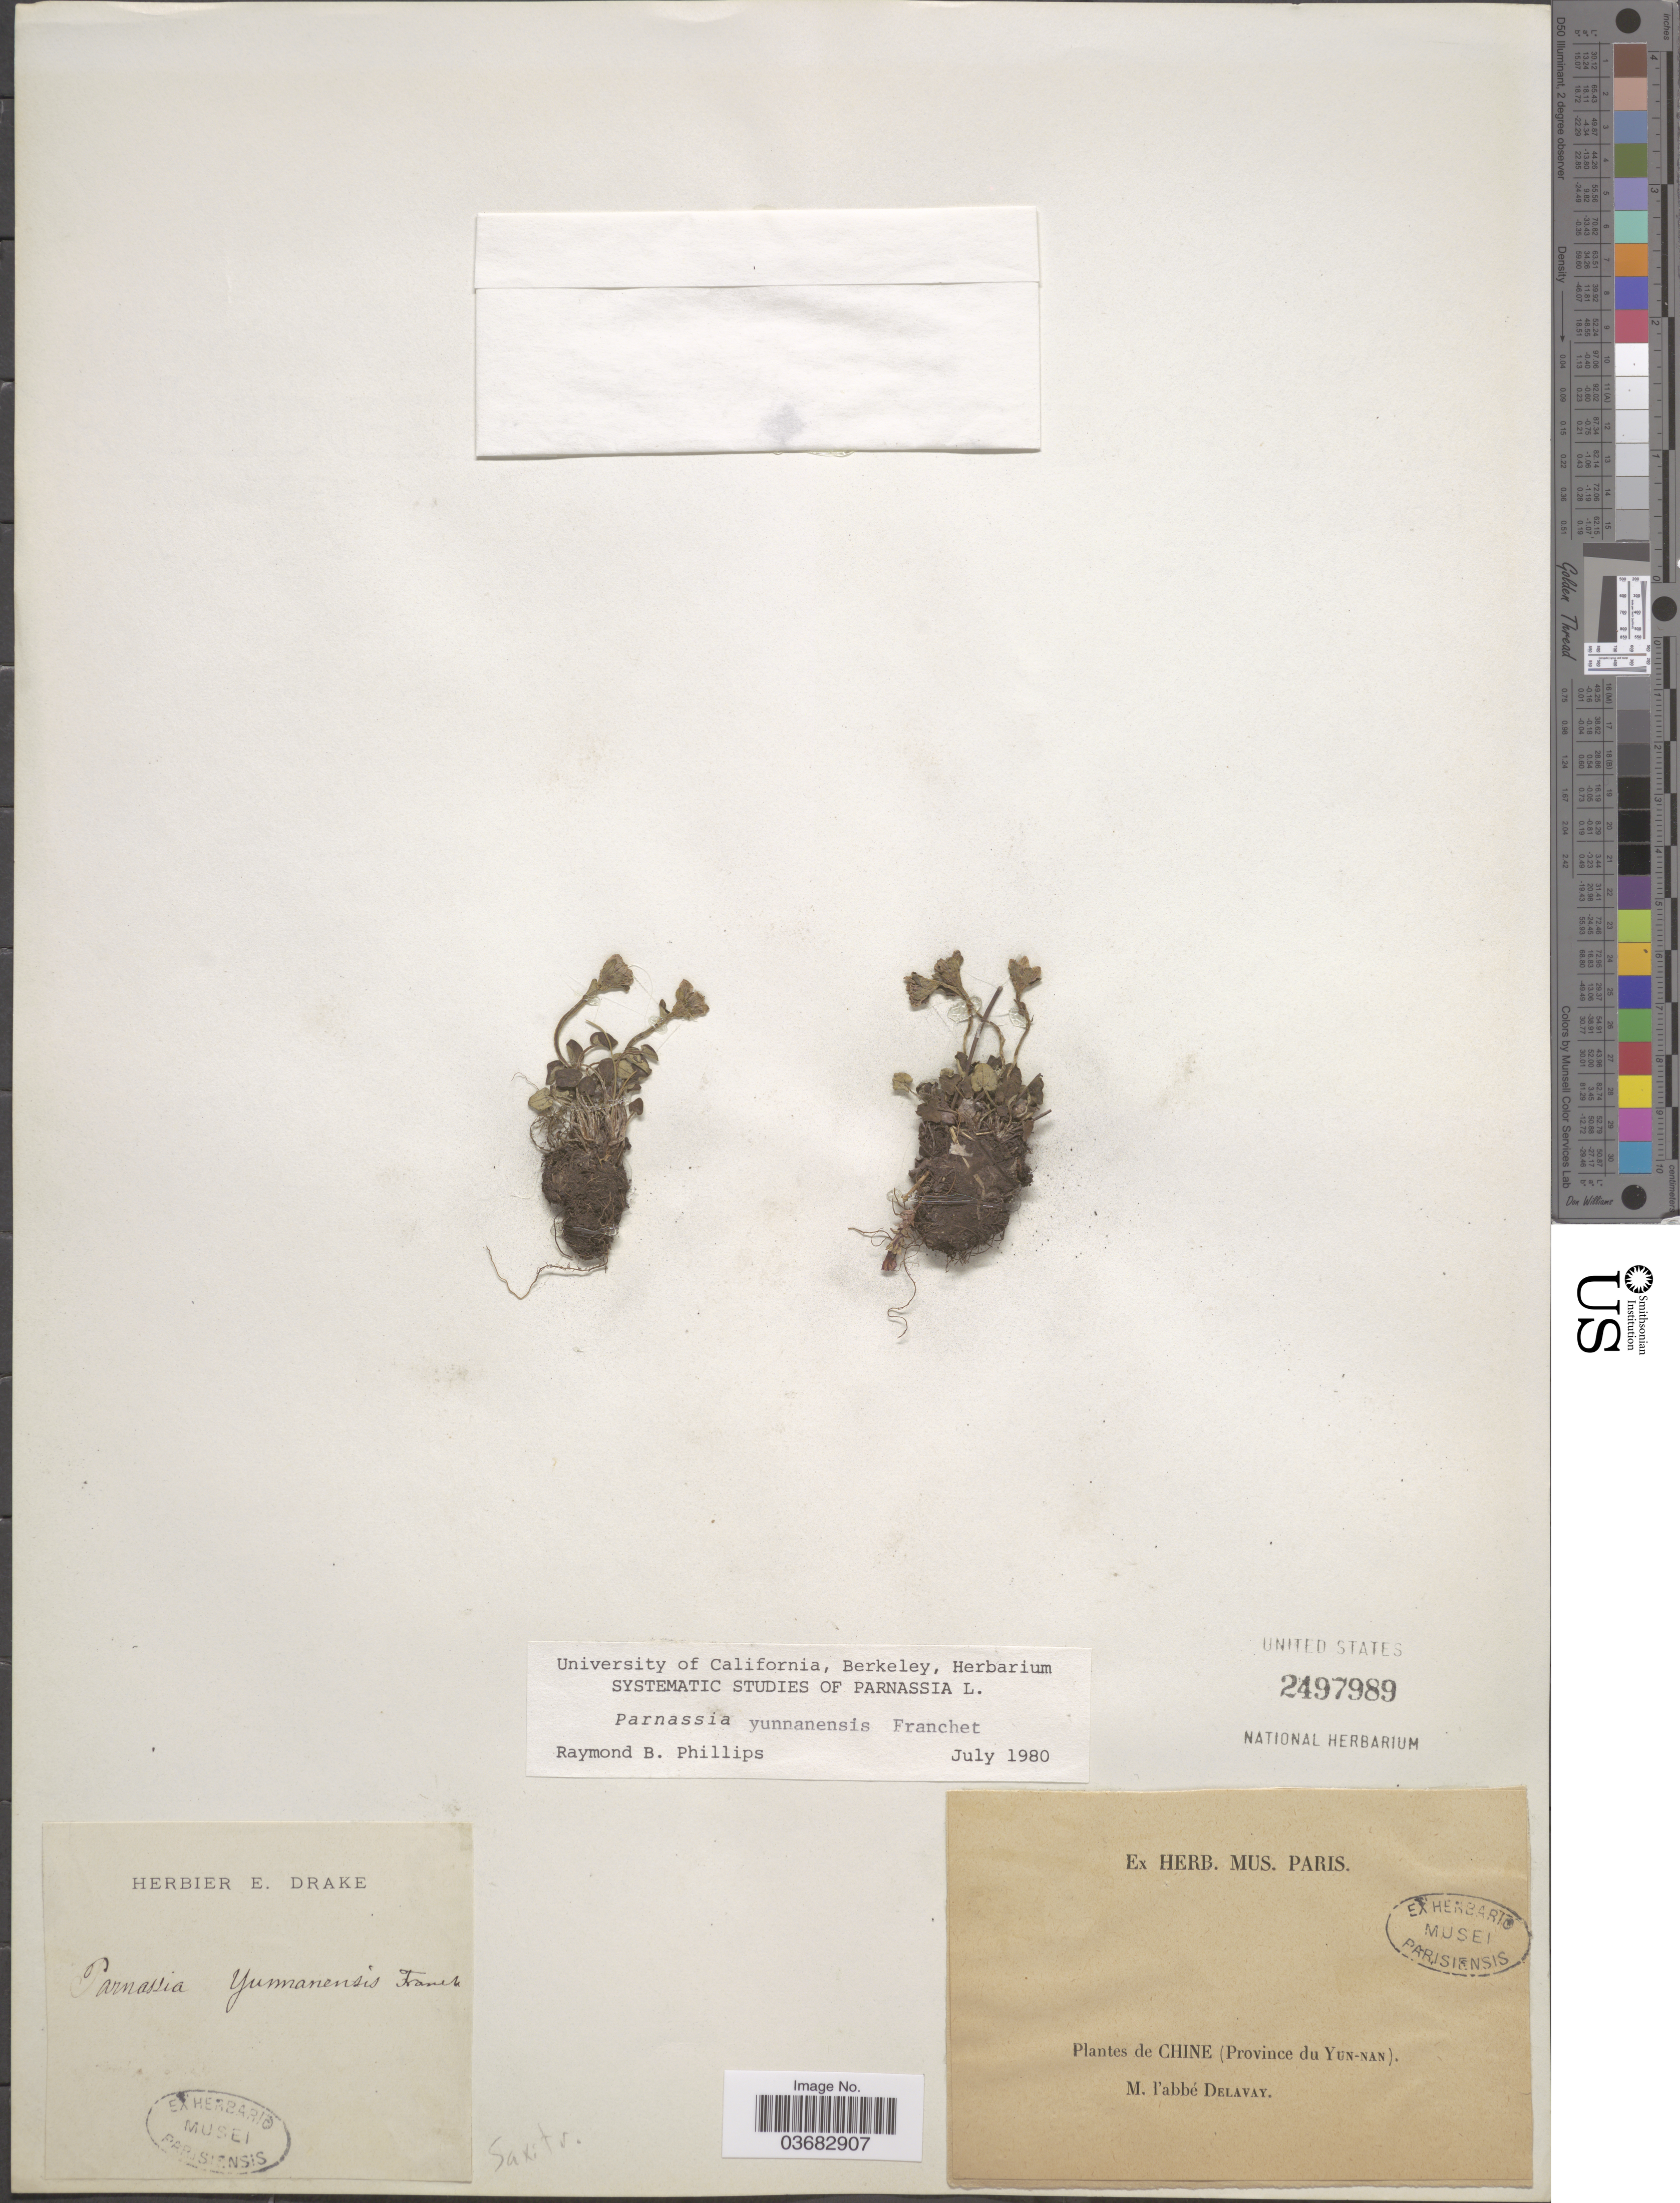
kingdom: Plantae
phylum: Tracheophyta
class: Magnoliopsida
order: Celastrales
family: Parnassiaceae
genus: Parnassia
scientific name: Parnassia yunnanensis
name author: Franch.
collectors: P. Delavay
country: China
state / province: Yunnan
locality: (Province de Yun-nan).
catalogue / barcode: US 2497989